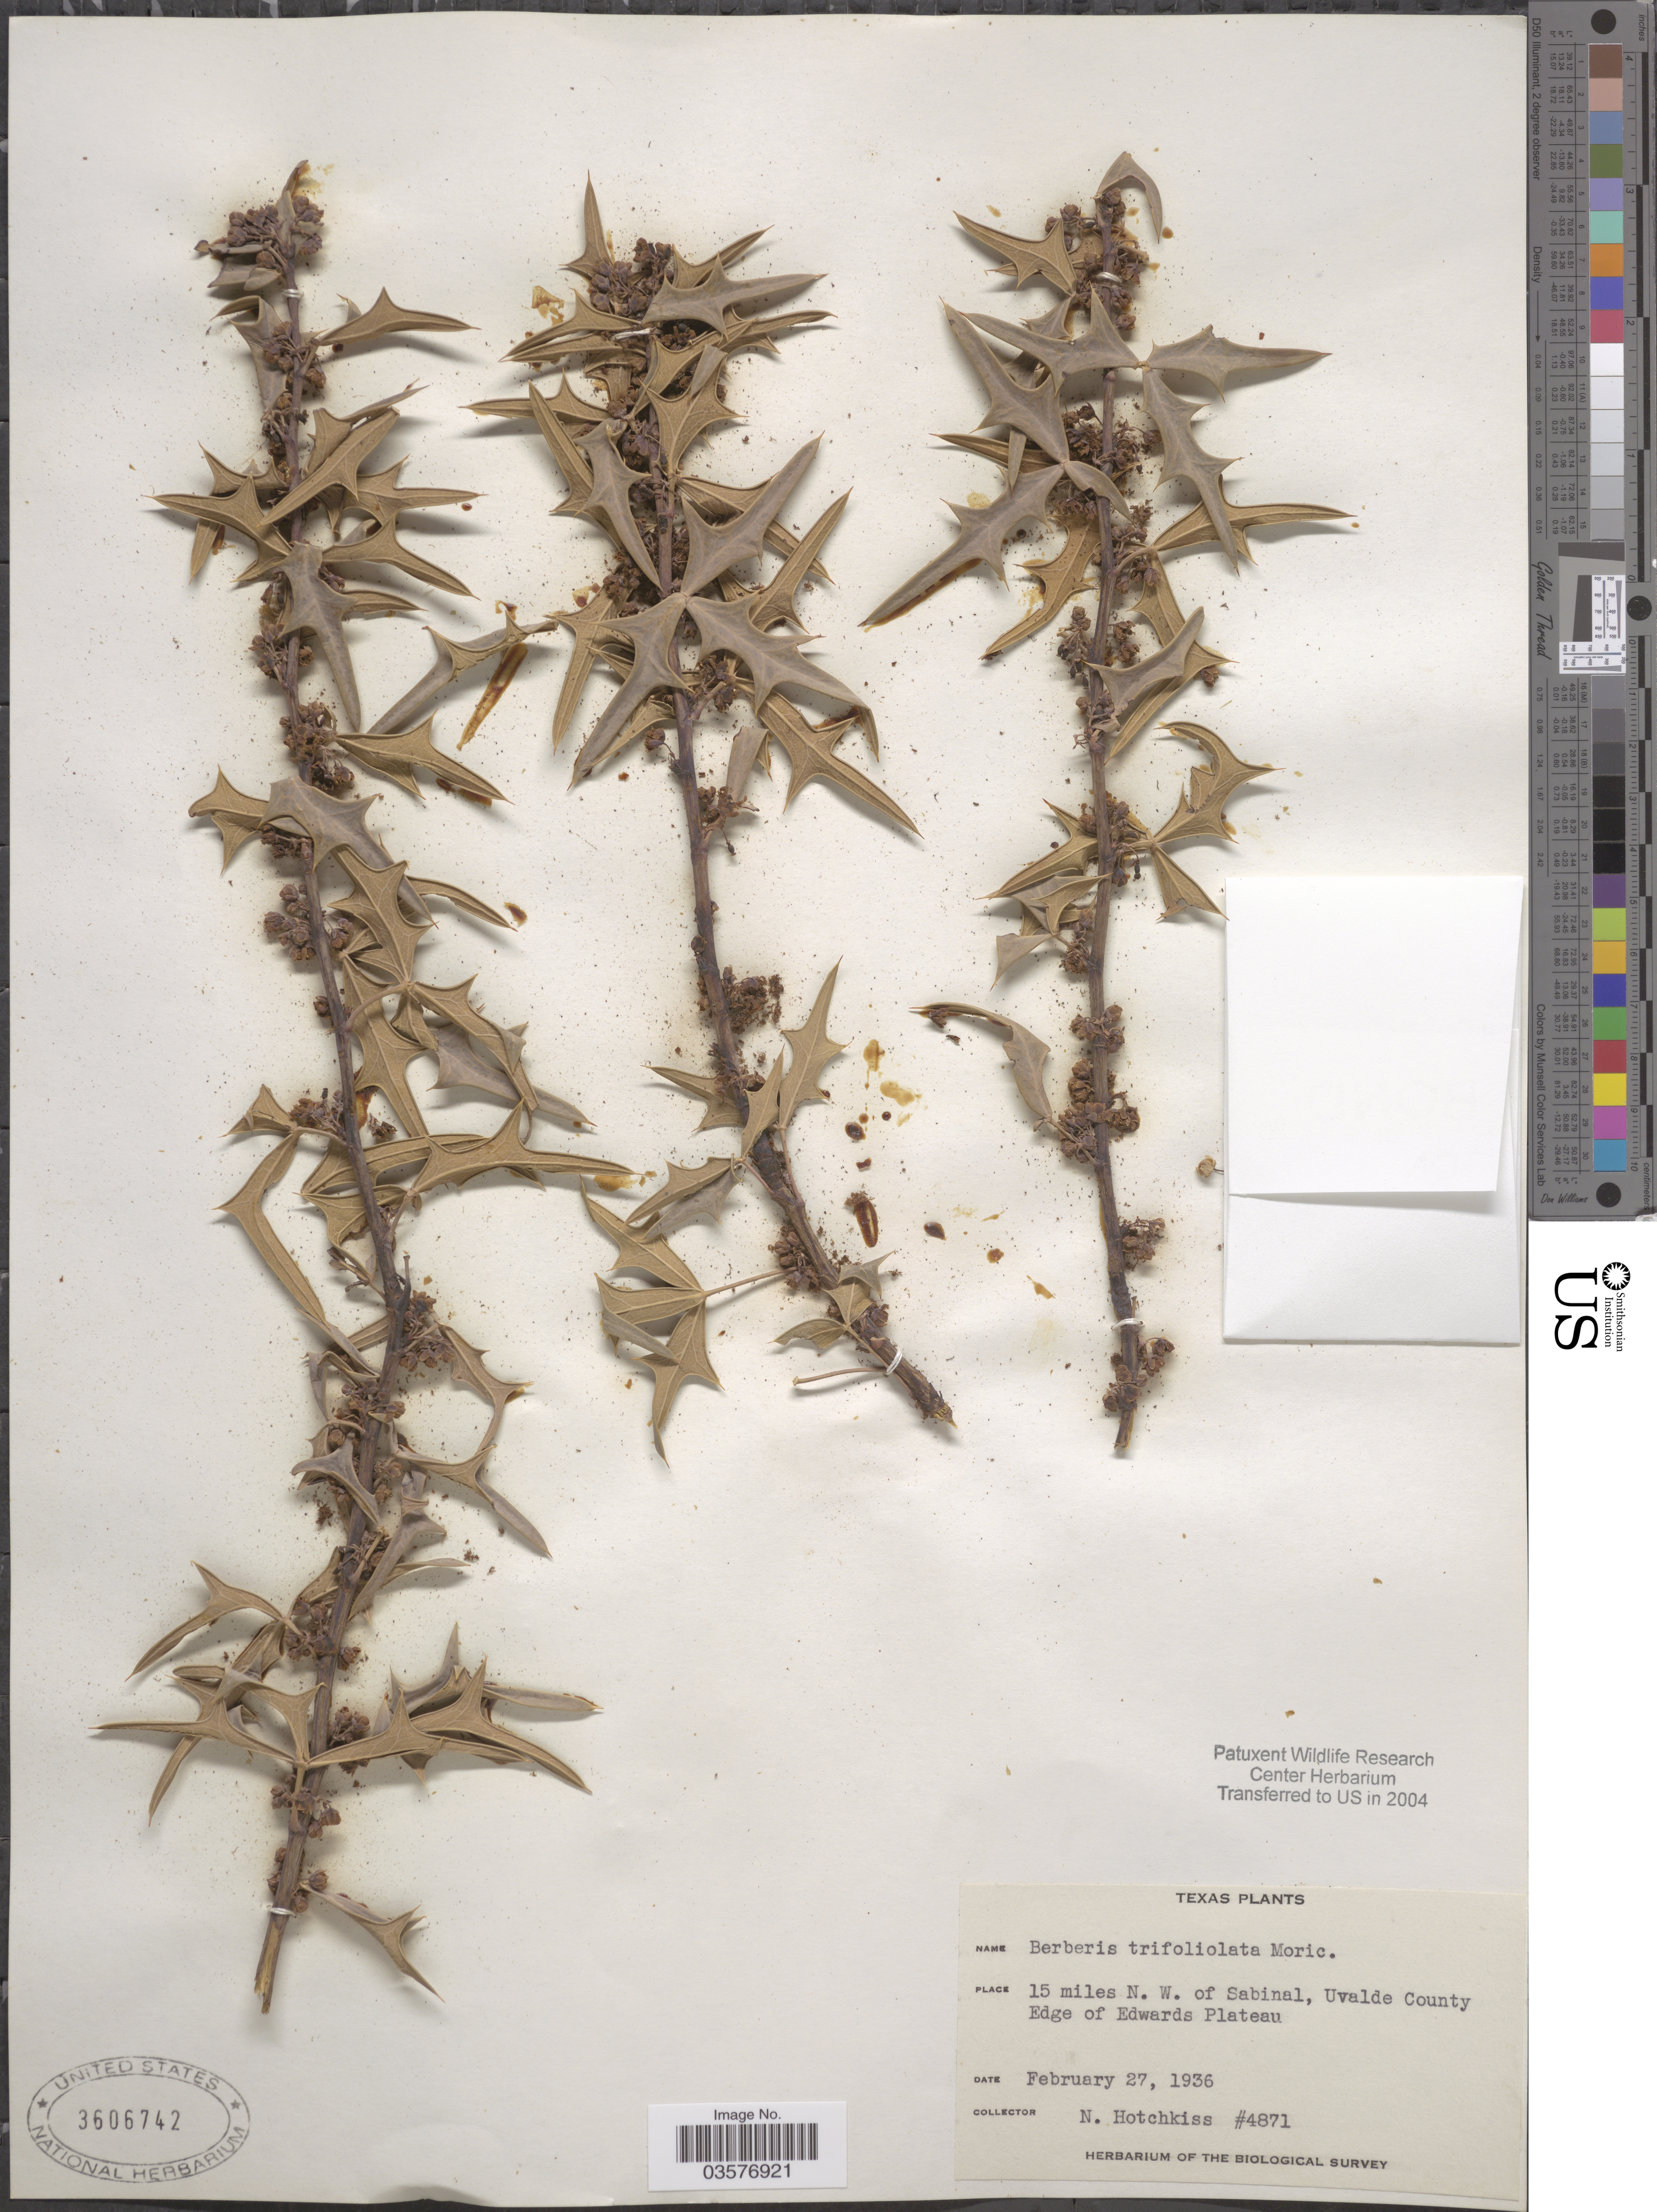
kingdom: Plantae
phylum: Tracheophyta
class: Magnoliopsida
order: Ranunculales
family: Berberidaceae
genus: Mahonia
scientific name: Mahonia trifoliolata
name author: (Monic.) Fedde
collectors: N. Hotchkiss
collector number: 4871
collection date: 1936-02-27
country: United States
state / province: Texas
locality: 15 miles N. W. of Sabinal, Uvalde County Edge of Edwards Plateau.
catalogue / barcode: US 3606742